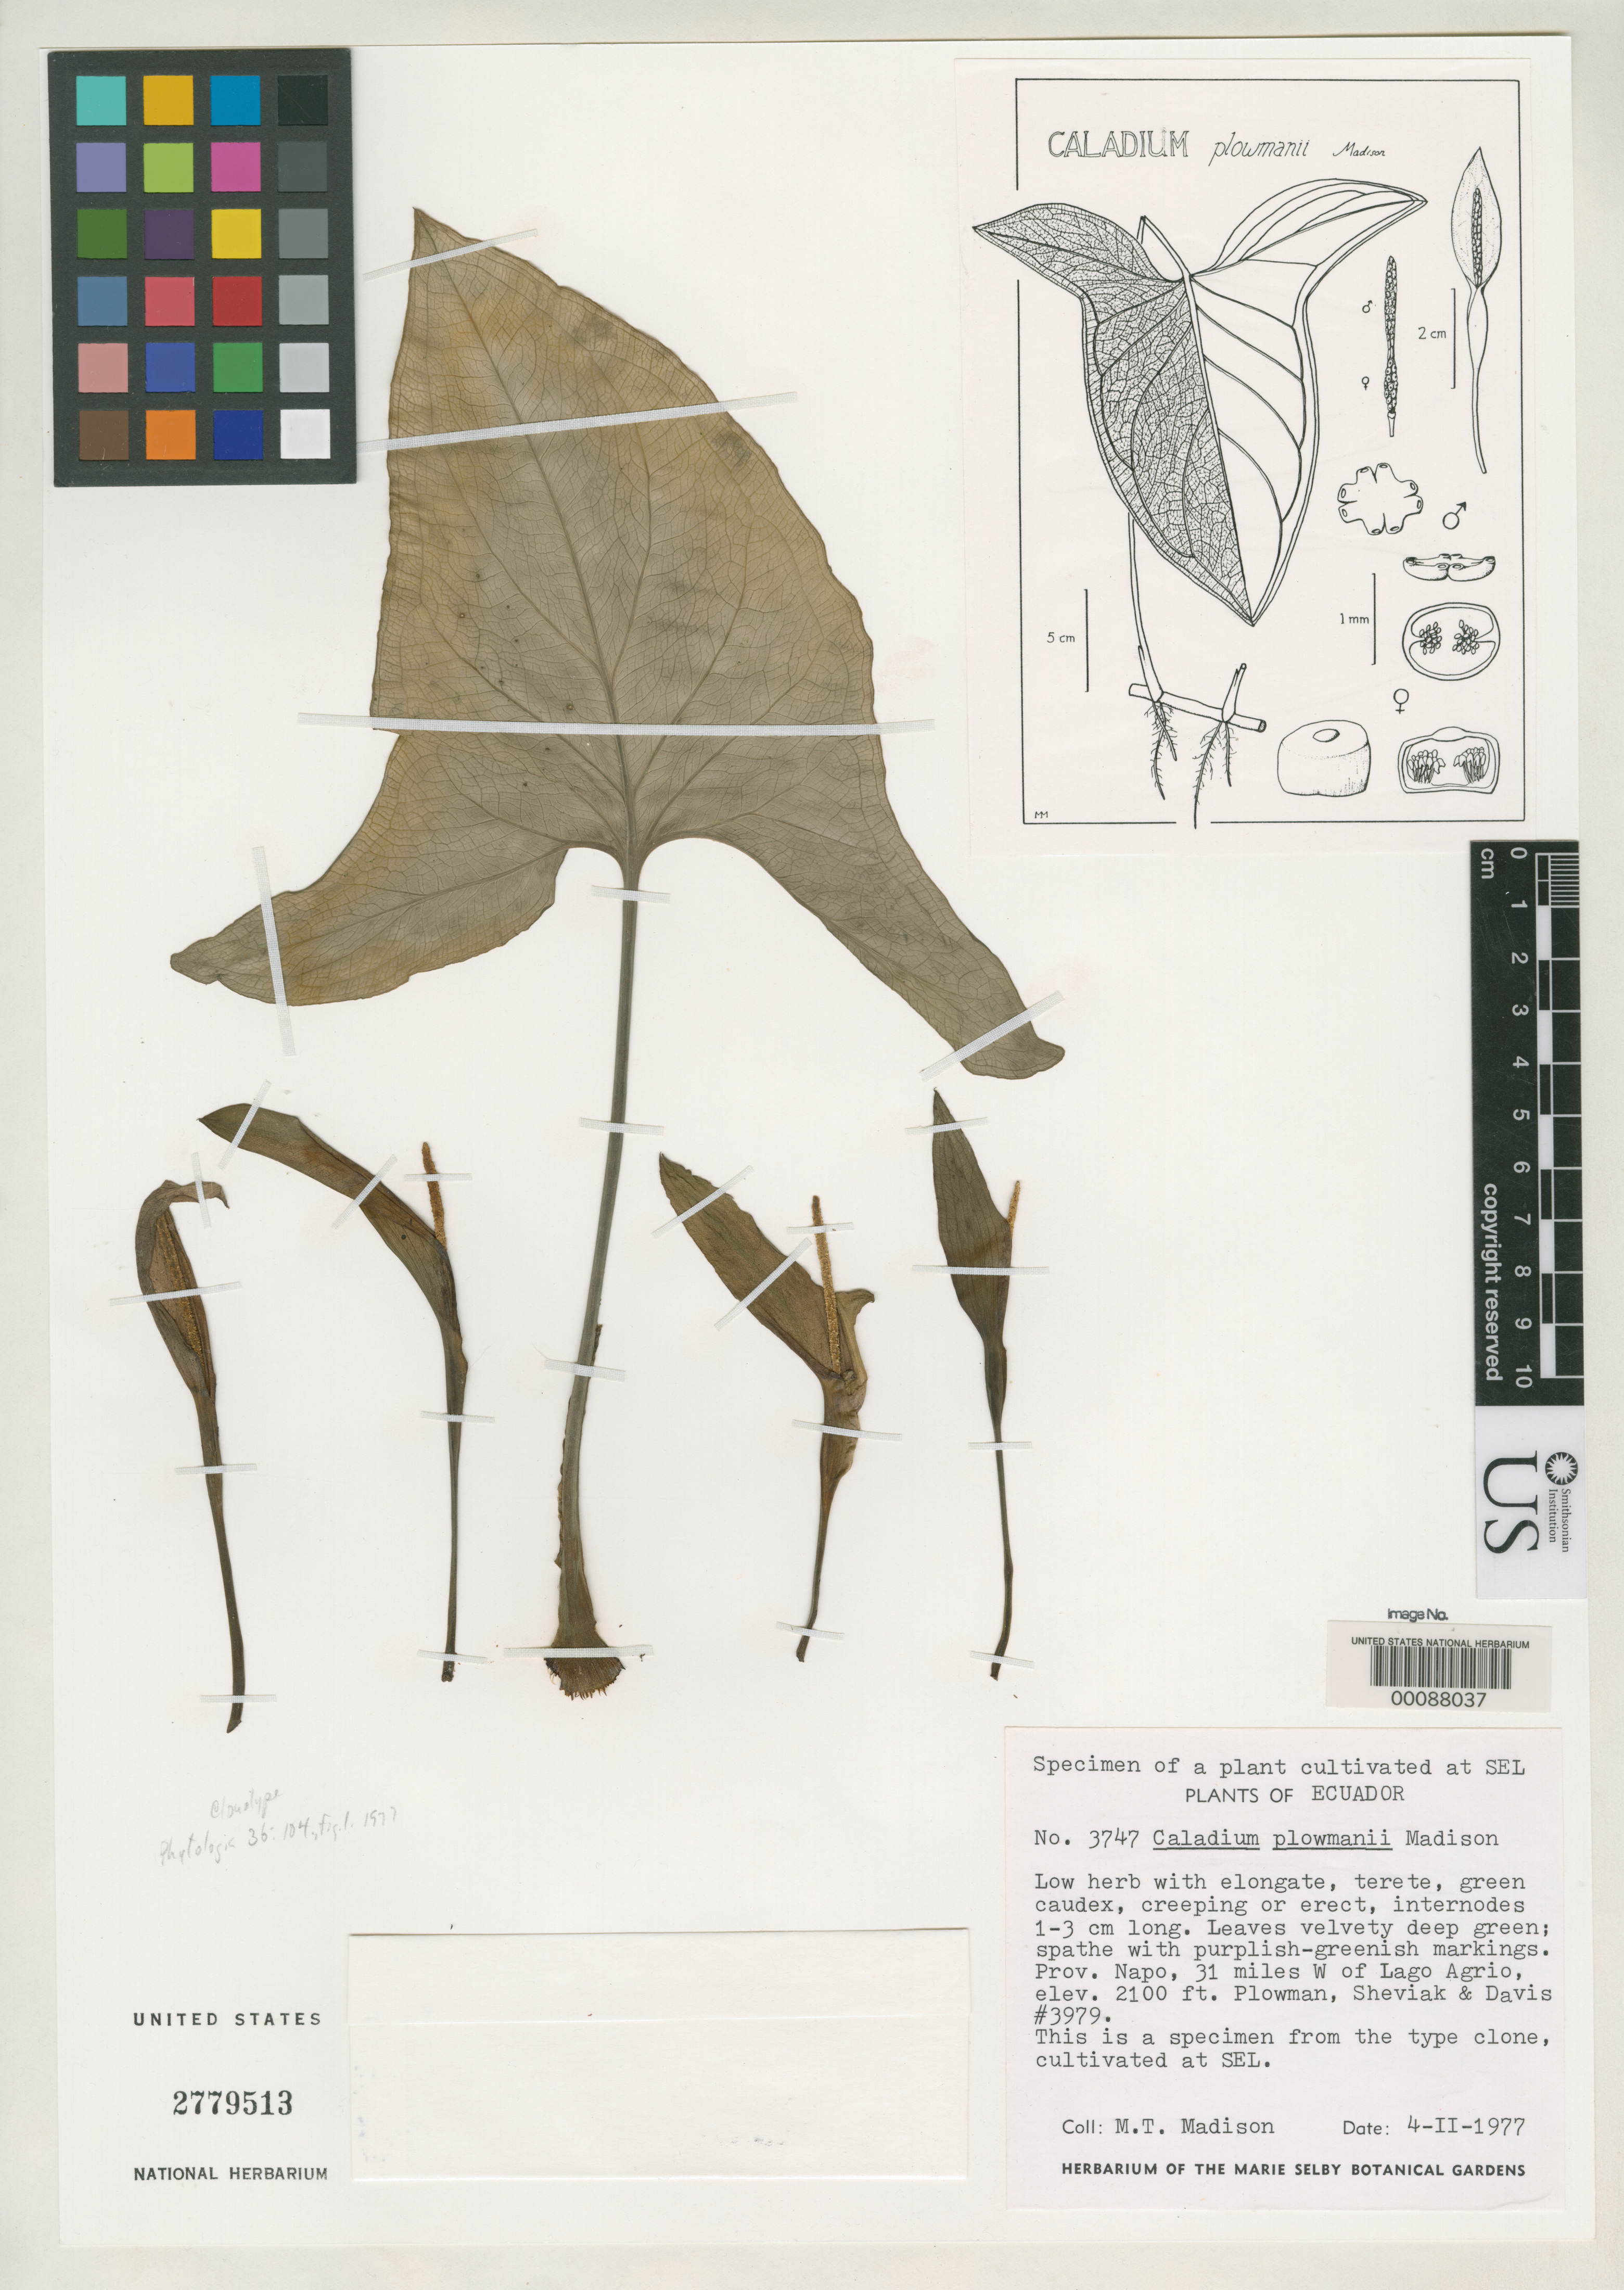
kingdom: Plantae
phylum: Tracheophyta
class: Liliopsida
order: Alismatales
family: Araceae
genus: Caladium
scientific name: Caladium plowmanii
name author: Madison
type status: Type Collection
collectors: M. T. Madison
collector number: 3747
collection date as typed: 04 Feb 1977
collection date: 1977-02-04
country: Ecuador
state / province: Napo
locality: West of Lago AgRio, cultivated at Selby Bot. Gard., Florida.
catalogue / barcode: US 2779513